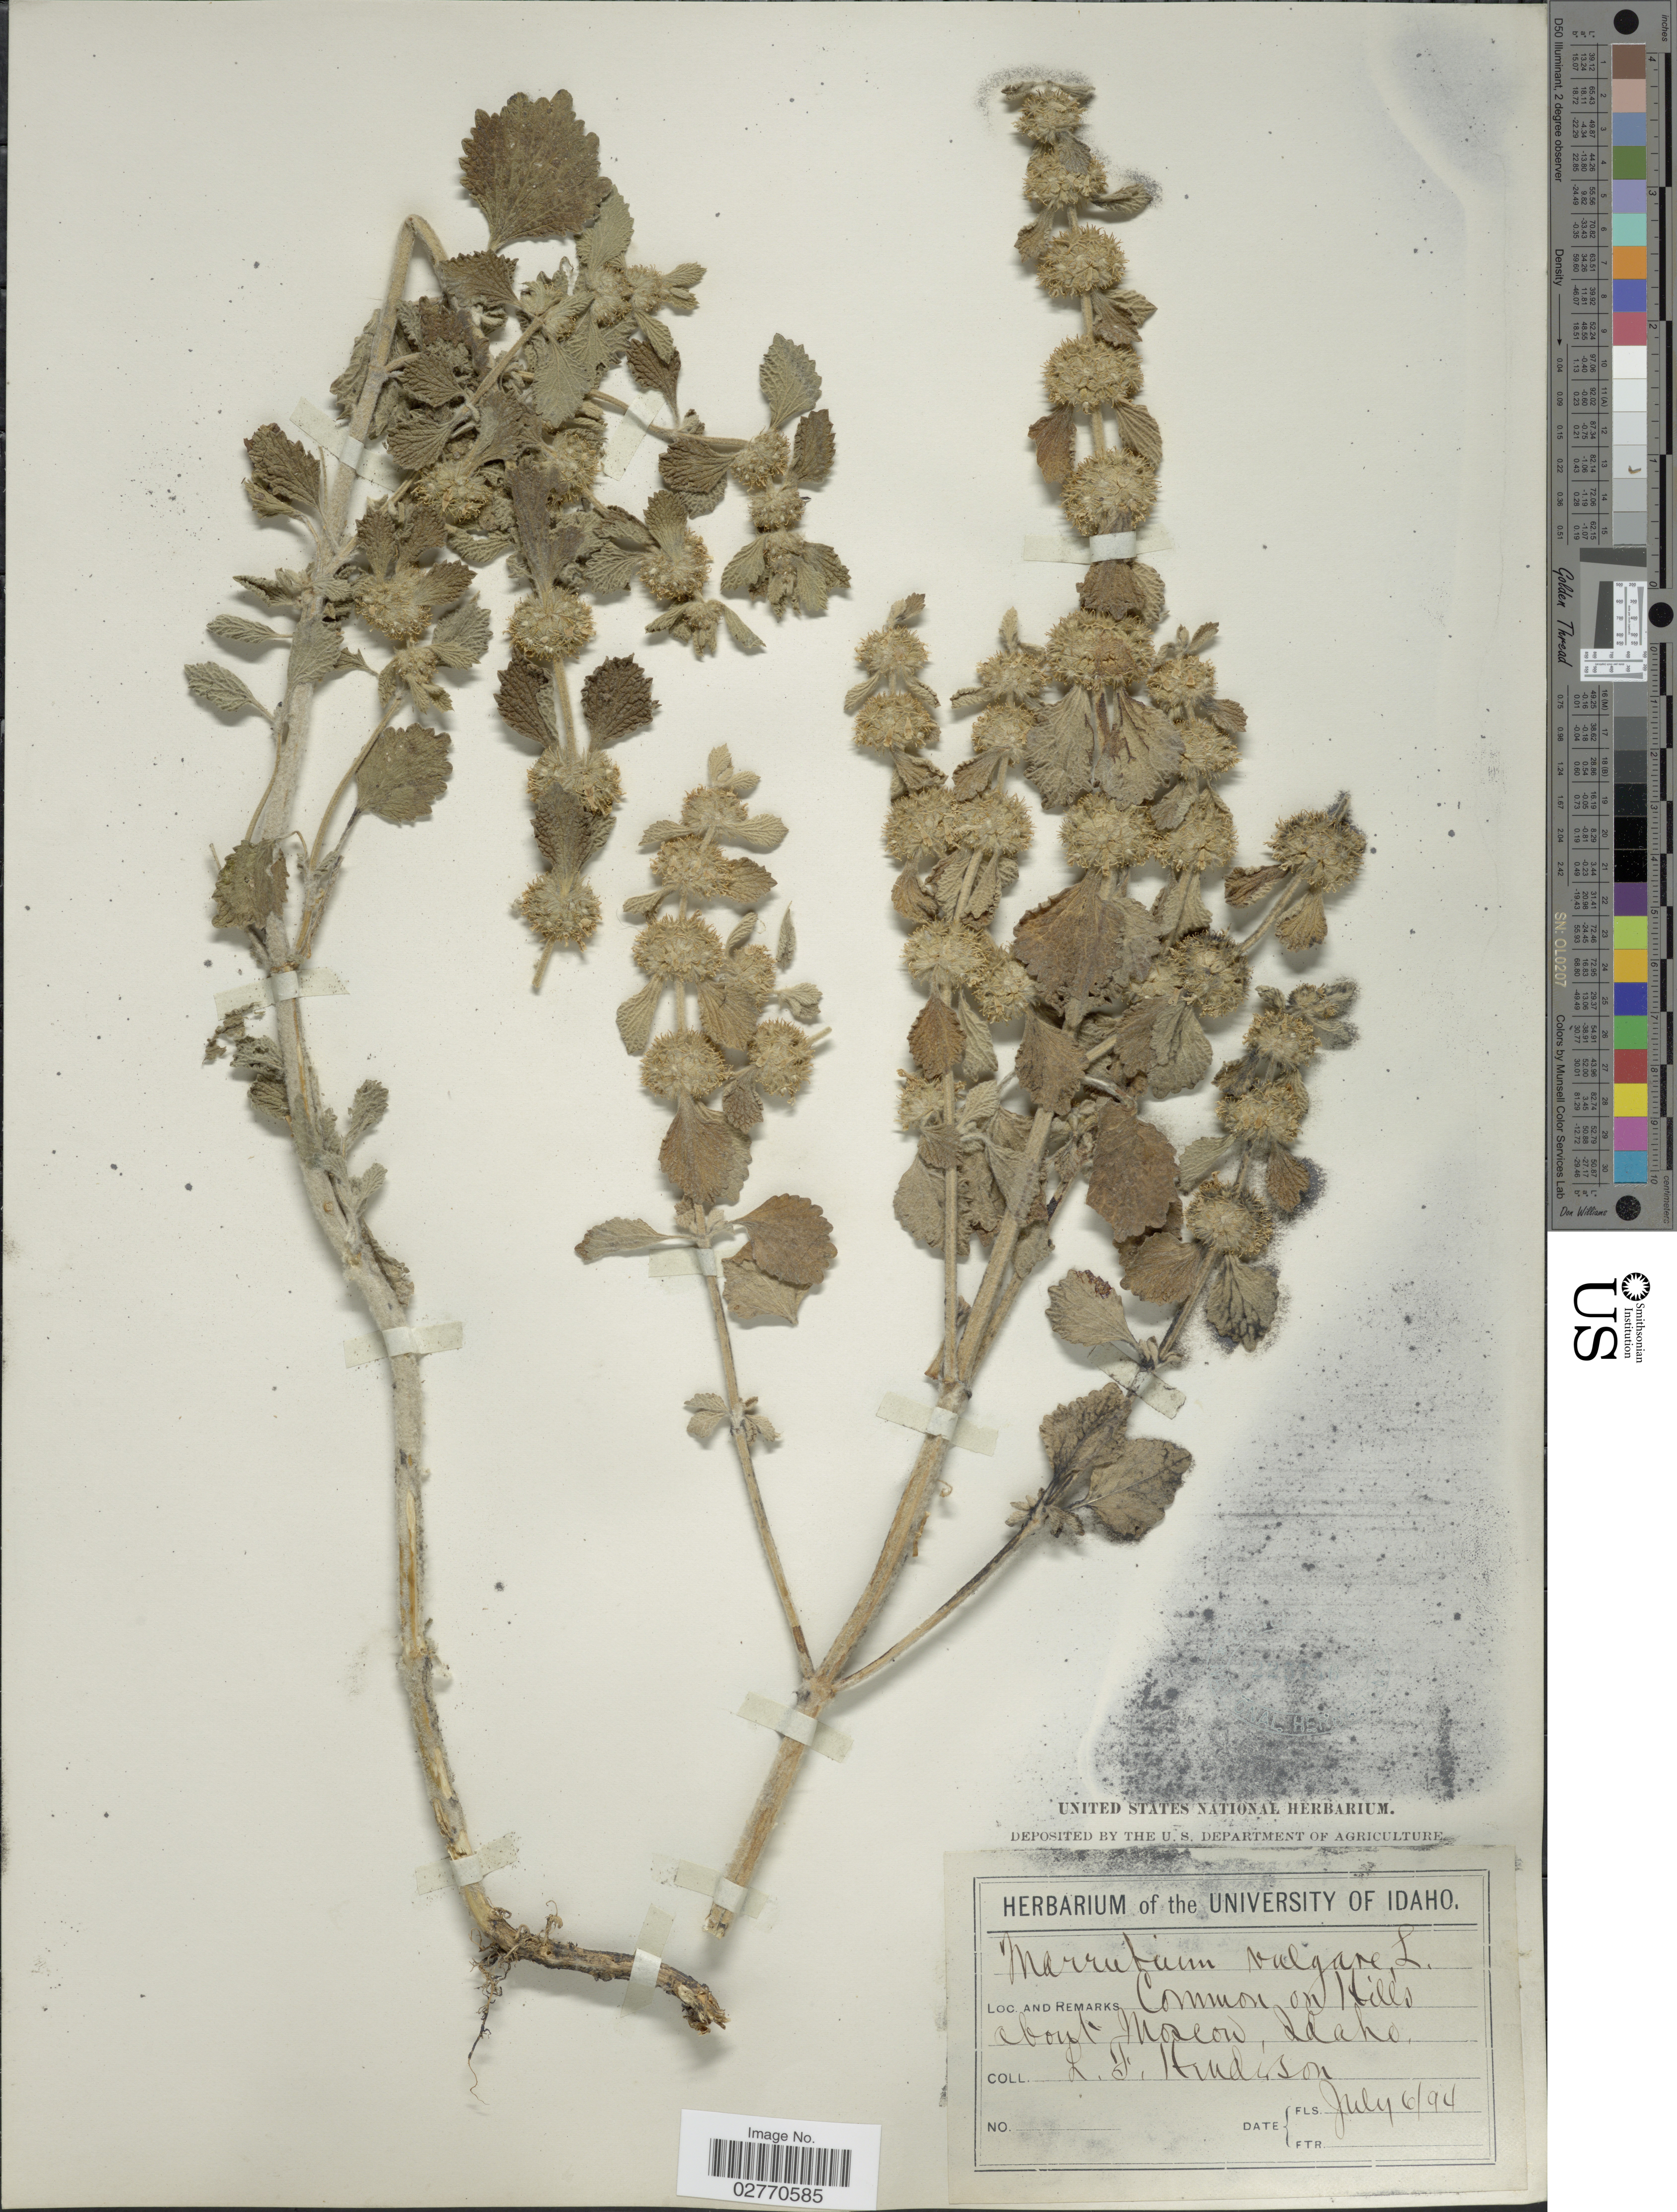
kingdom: Plantae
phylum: Tracheophyta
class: Magnoliopsida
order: Lamiales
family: Lamiaceae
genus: Marrubium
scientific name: Marrubium vulgare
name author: L.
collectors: L. Henderson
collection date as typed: Transcribed d/m/y: 6/7/94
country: United States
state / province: Idaho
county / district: Latah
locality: About Moscow